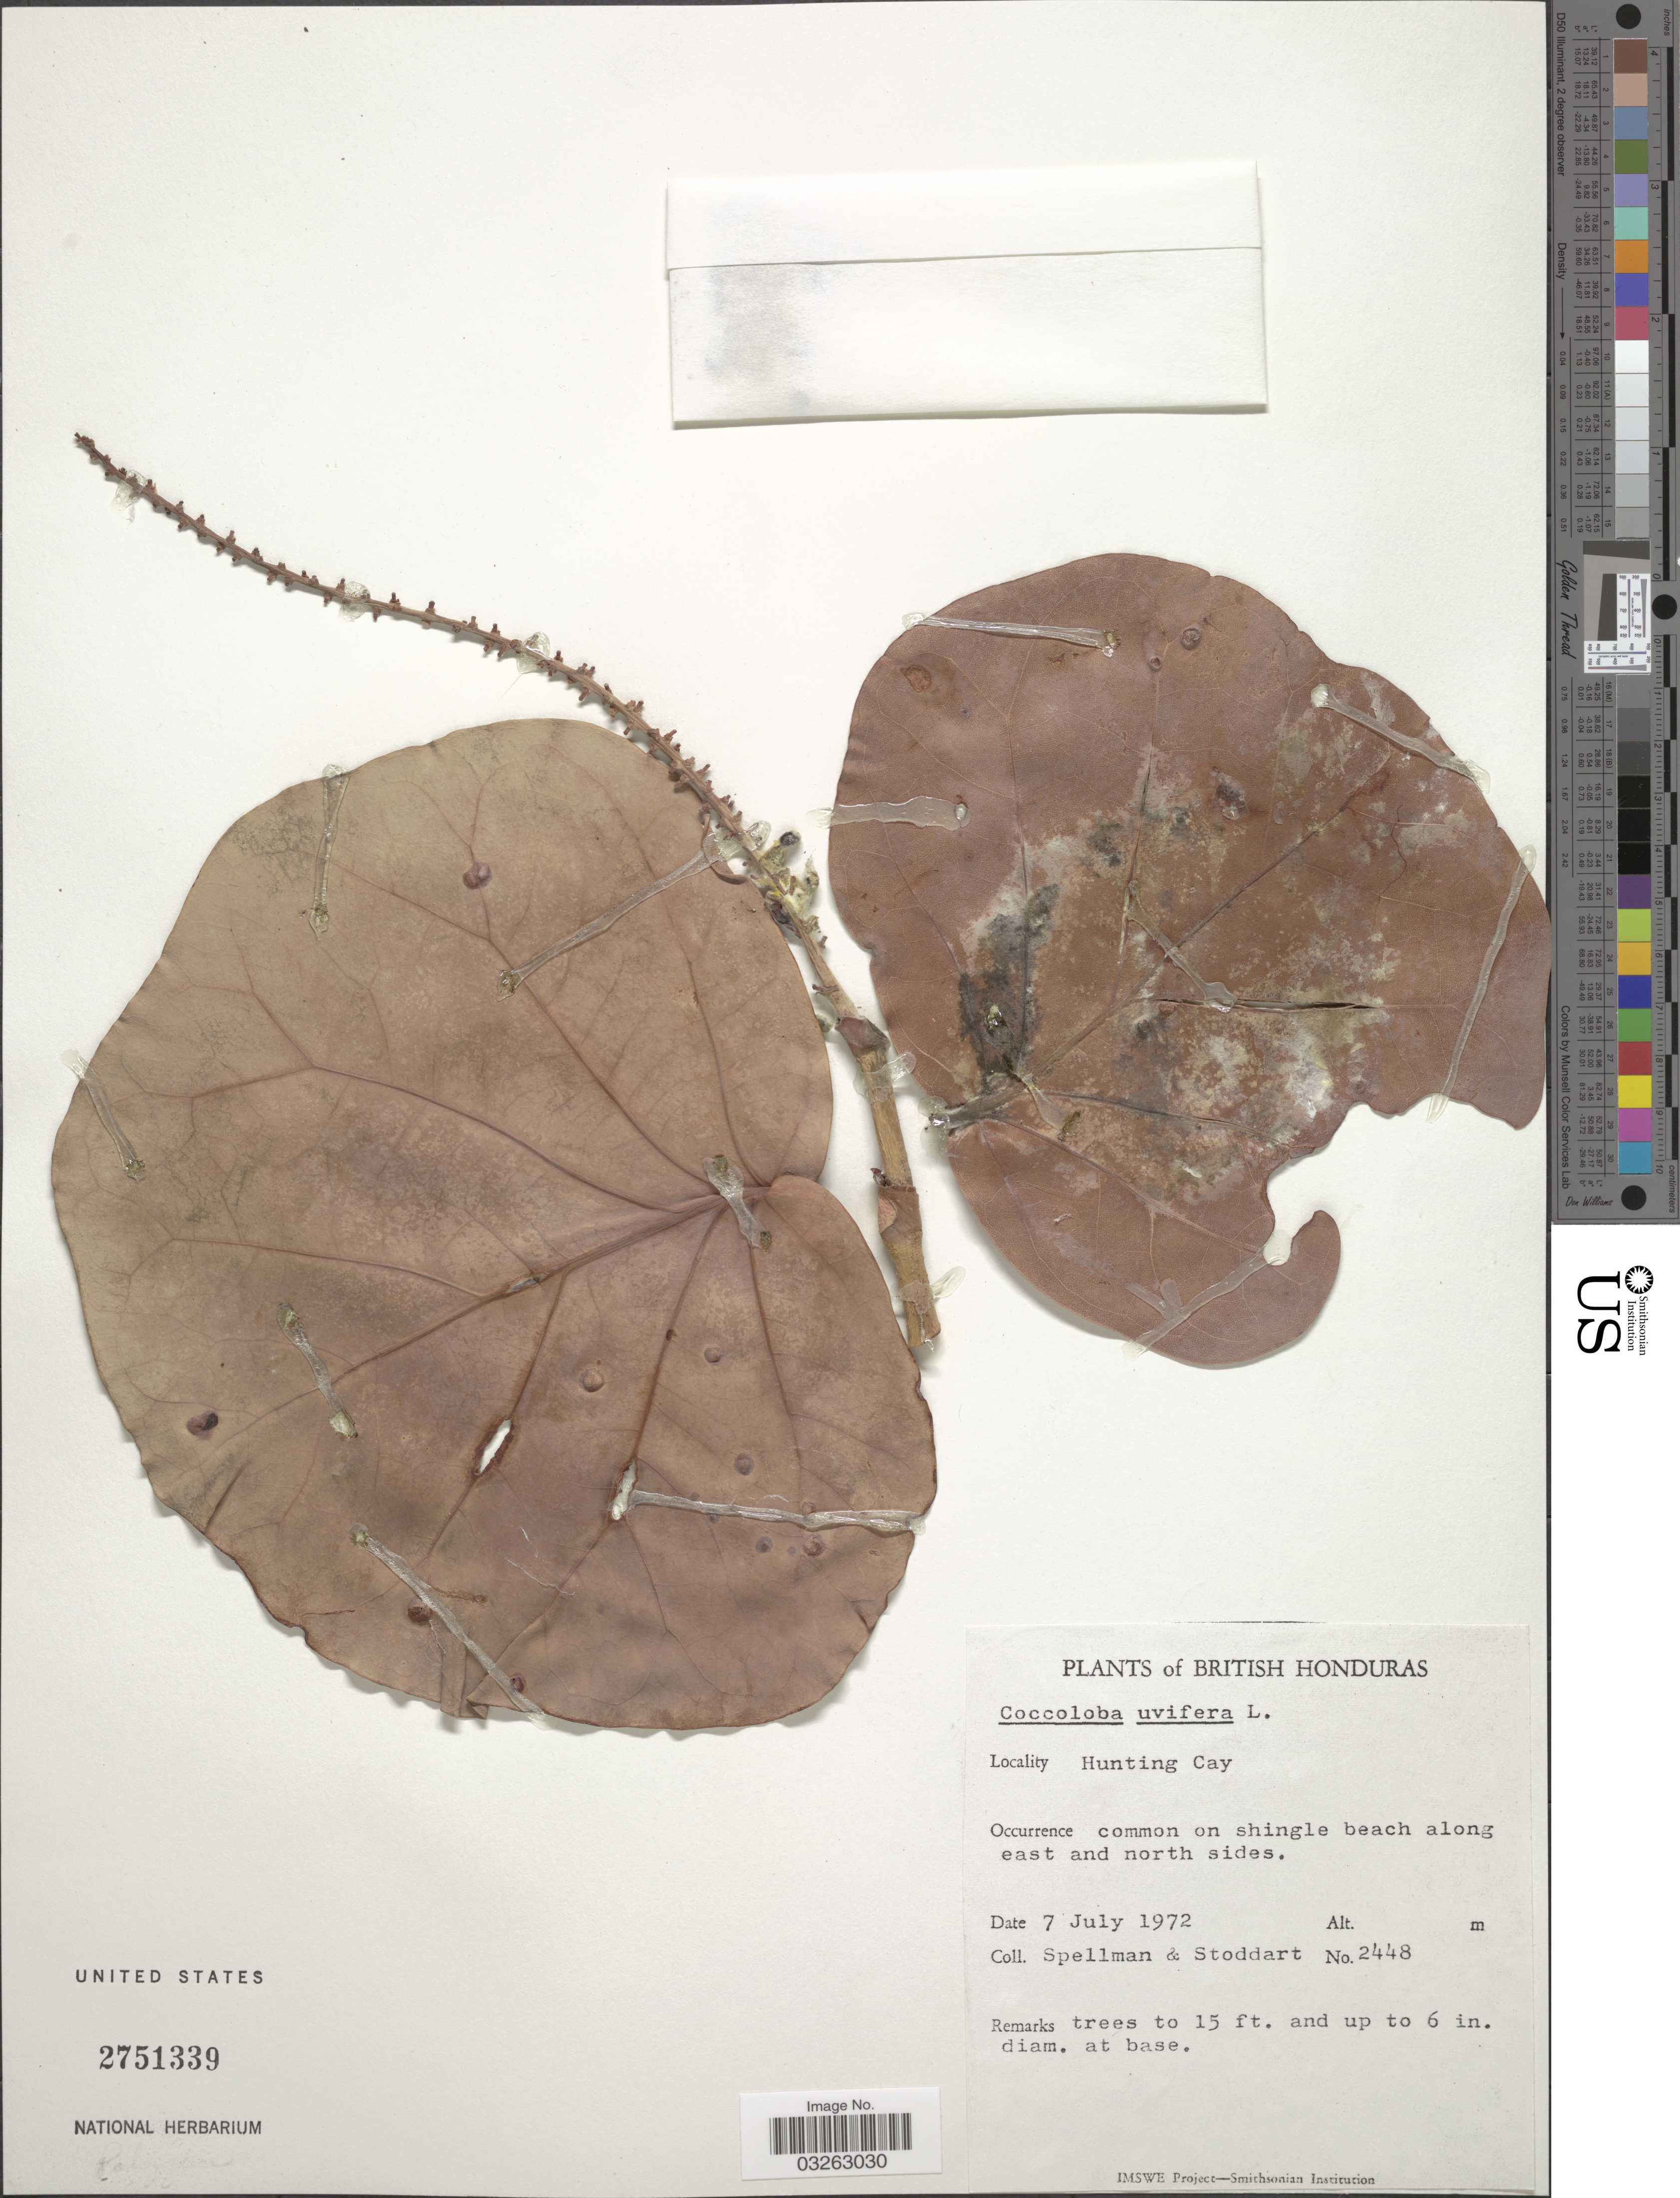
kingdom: Plantae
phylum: Tracheophyta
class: Magnoliopsida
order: Caryophyllales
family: Polygonaceae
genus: Coccoloba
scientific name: Coccoloba uvifera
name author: L.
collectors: Spellman, -- & -. Stoddart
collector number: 2448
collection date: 1972-07-07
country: Belize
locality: British Honduras, Hunting Cay, common on shingle beach along east and north sides.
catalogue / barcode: US 2751339